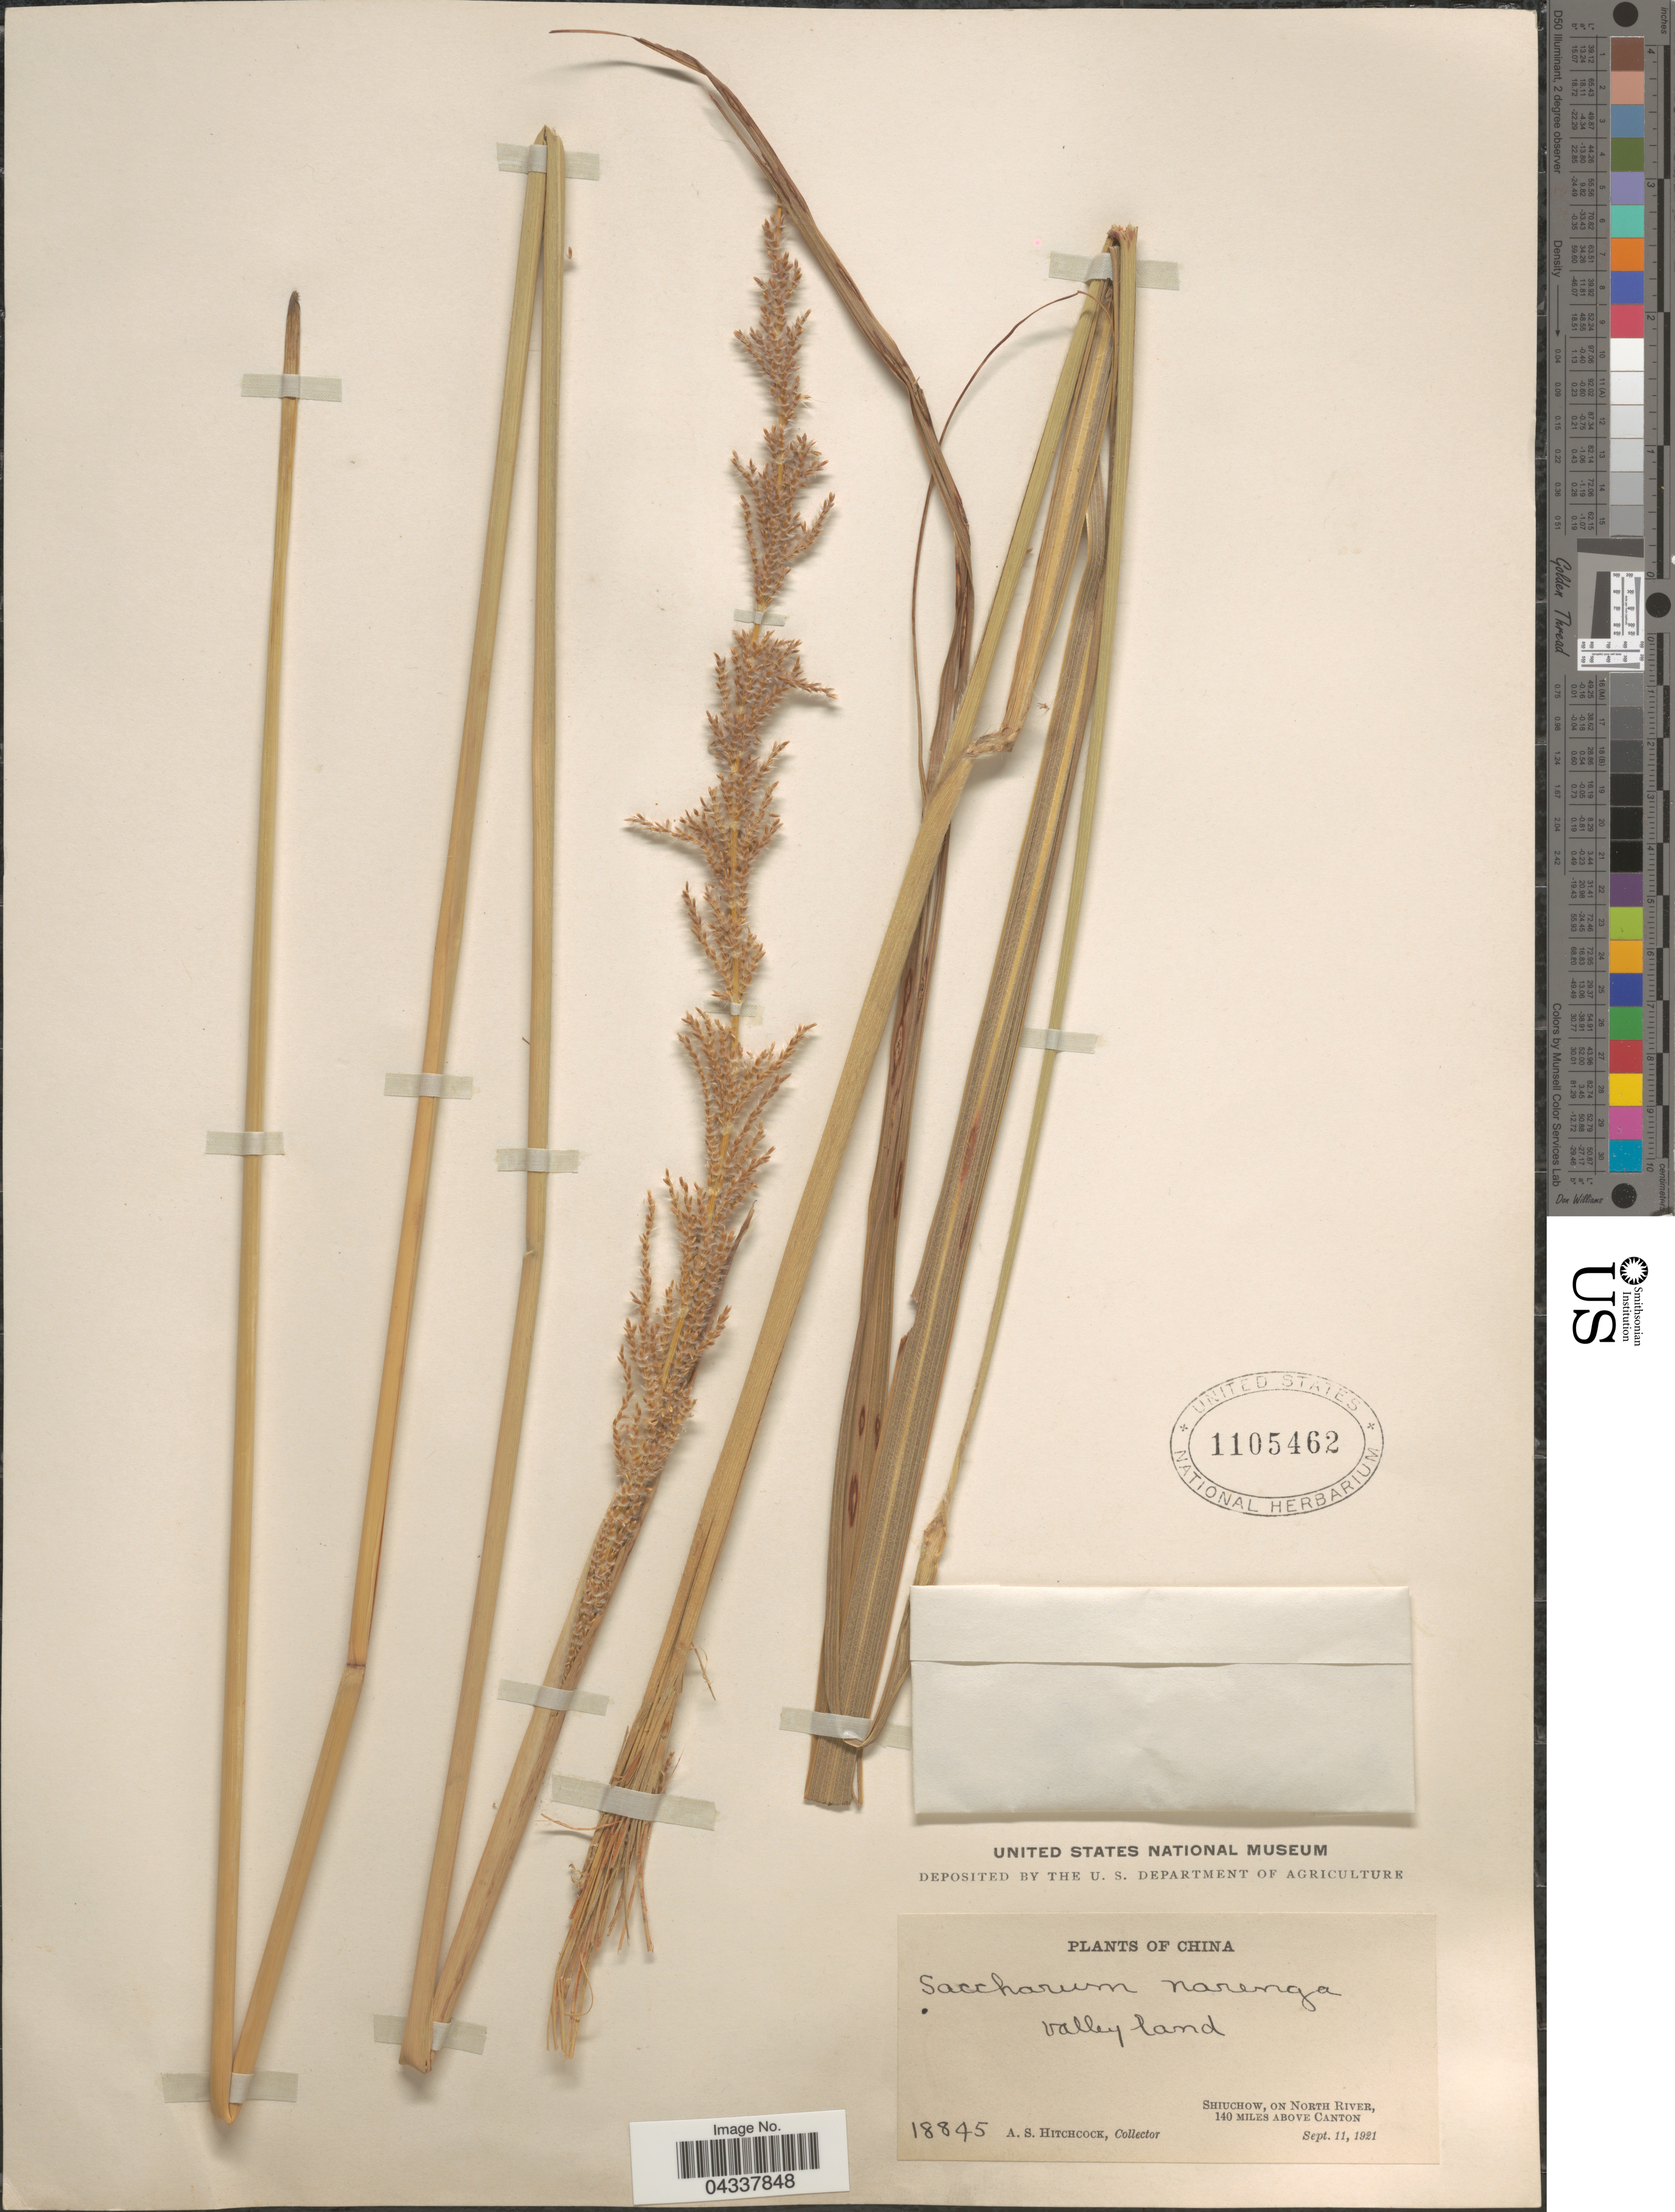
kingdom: Plantae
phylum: Tracheophyta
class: Liliopsida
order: Poales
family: Poaceae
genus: Narenga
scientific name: Narenga porphyrocoma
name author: (Hance) Bor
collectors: A. S. Hitchcock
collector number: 18845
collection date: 1921-09-11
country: China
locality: Shiuchow, on North River, 140 miles above Canton.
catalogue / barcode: US 1105462